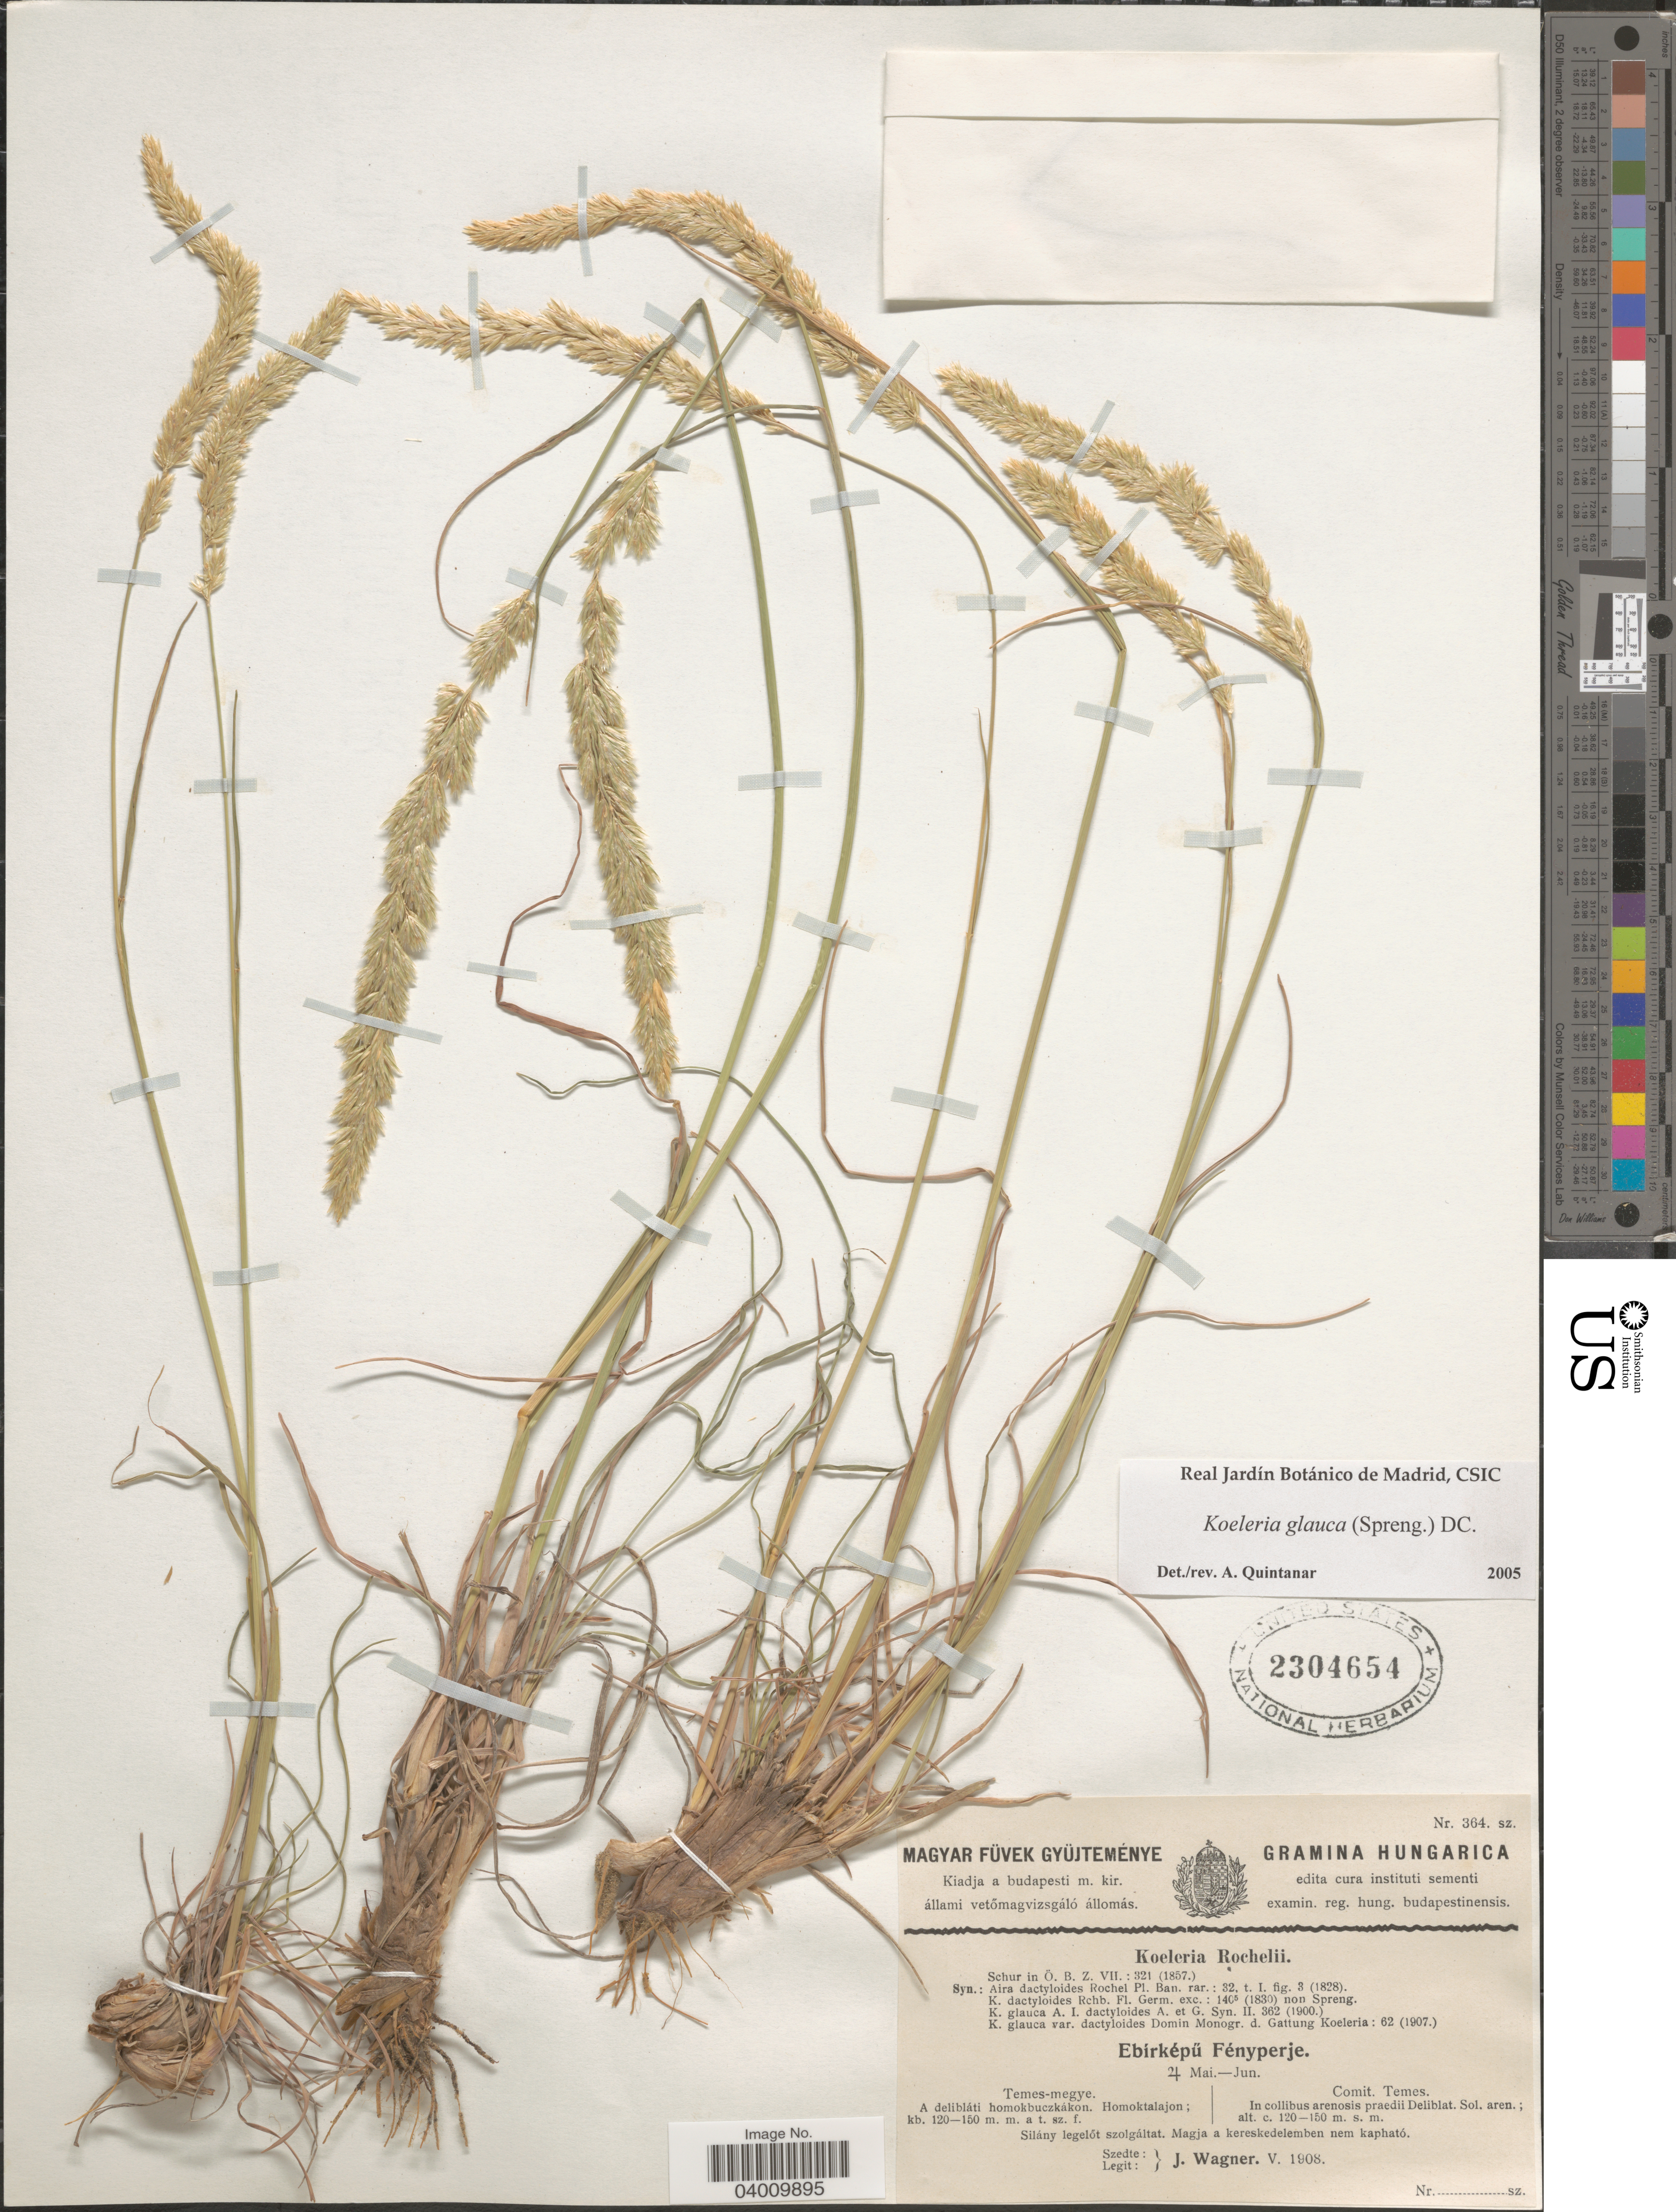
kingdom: Plantae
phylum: Tracheophyta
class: Liliopsida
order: Poales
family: Poaceae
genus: Koeleria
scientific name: Koeleria glauca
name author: (Spreng.) DC.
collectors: J. Wagner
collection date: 1908-05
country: Hungary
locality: Hungarica. Comit. Temes. In collibus arenosis praedii Deliblat. Sol. aren.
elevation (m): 120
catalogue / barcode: US 2304654